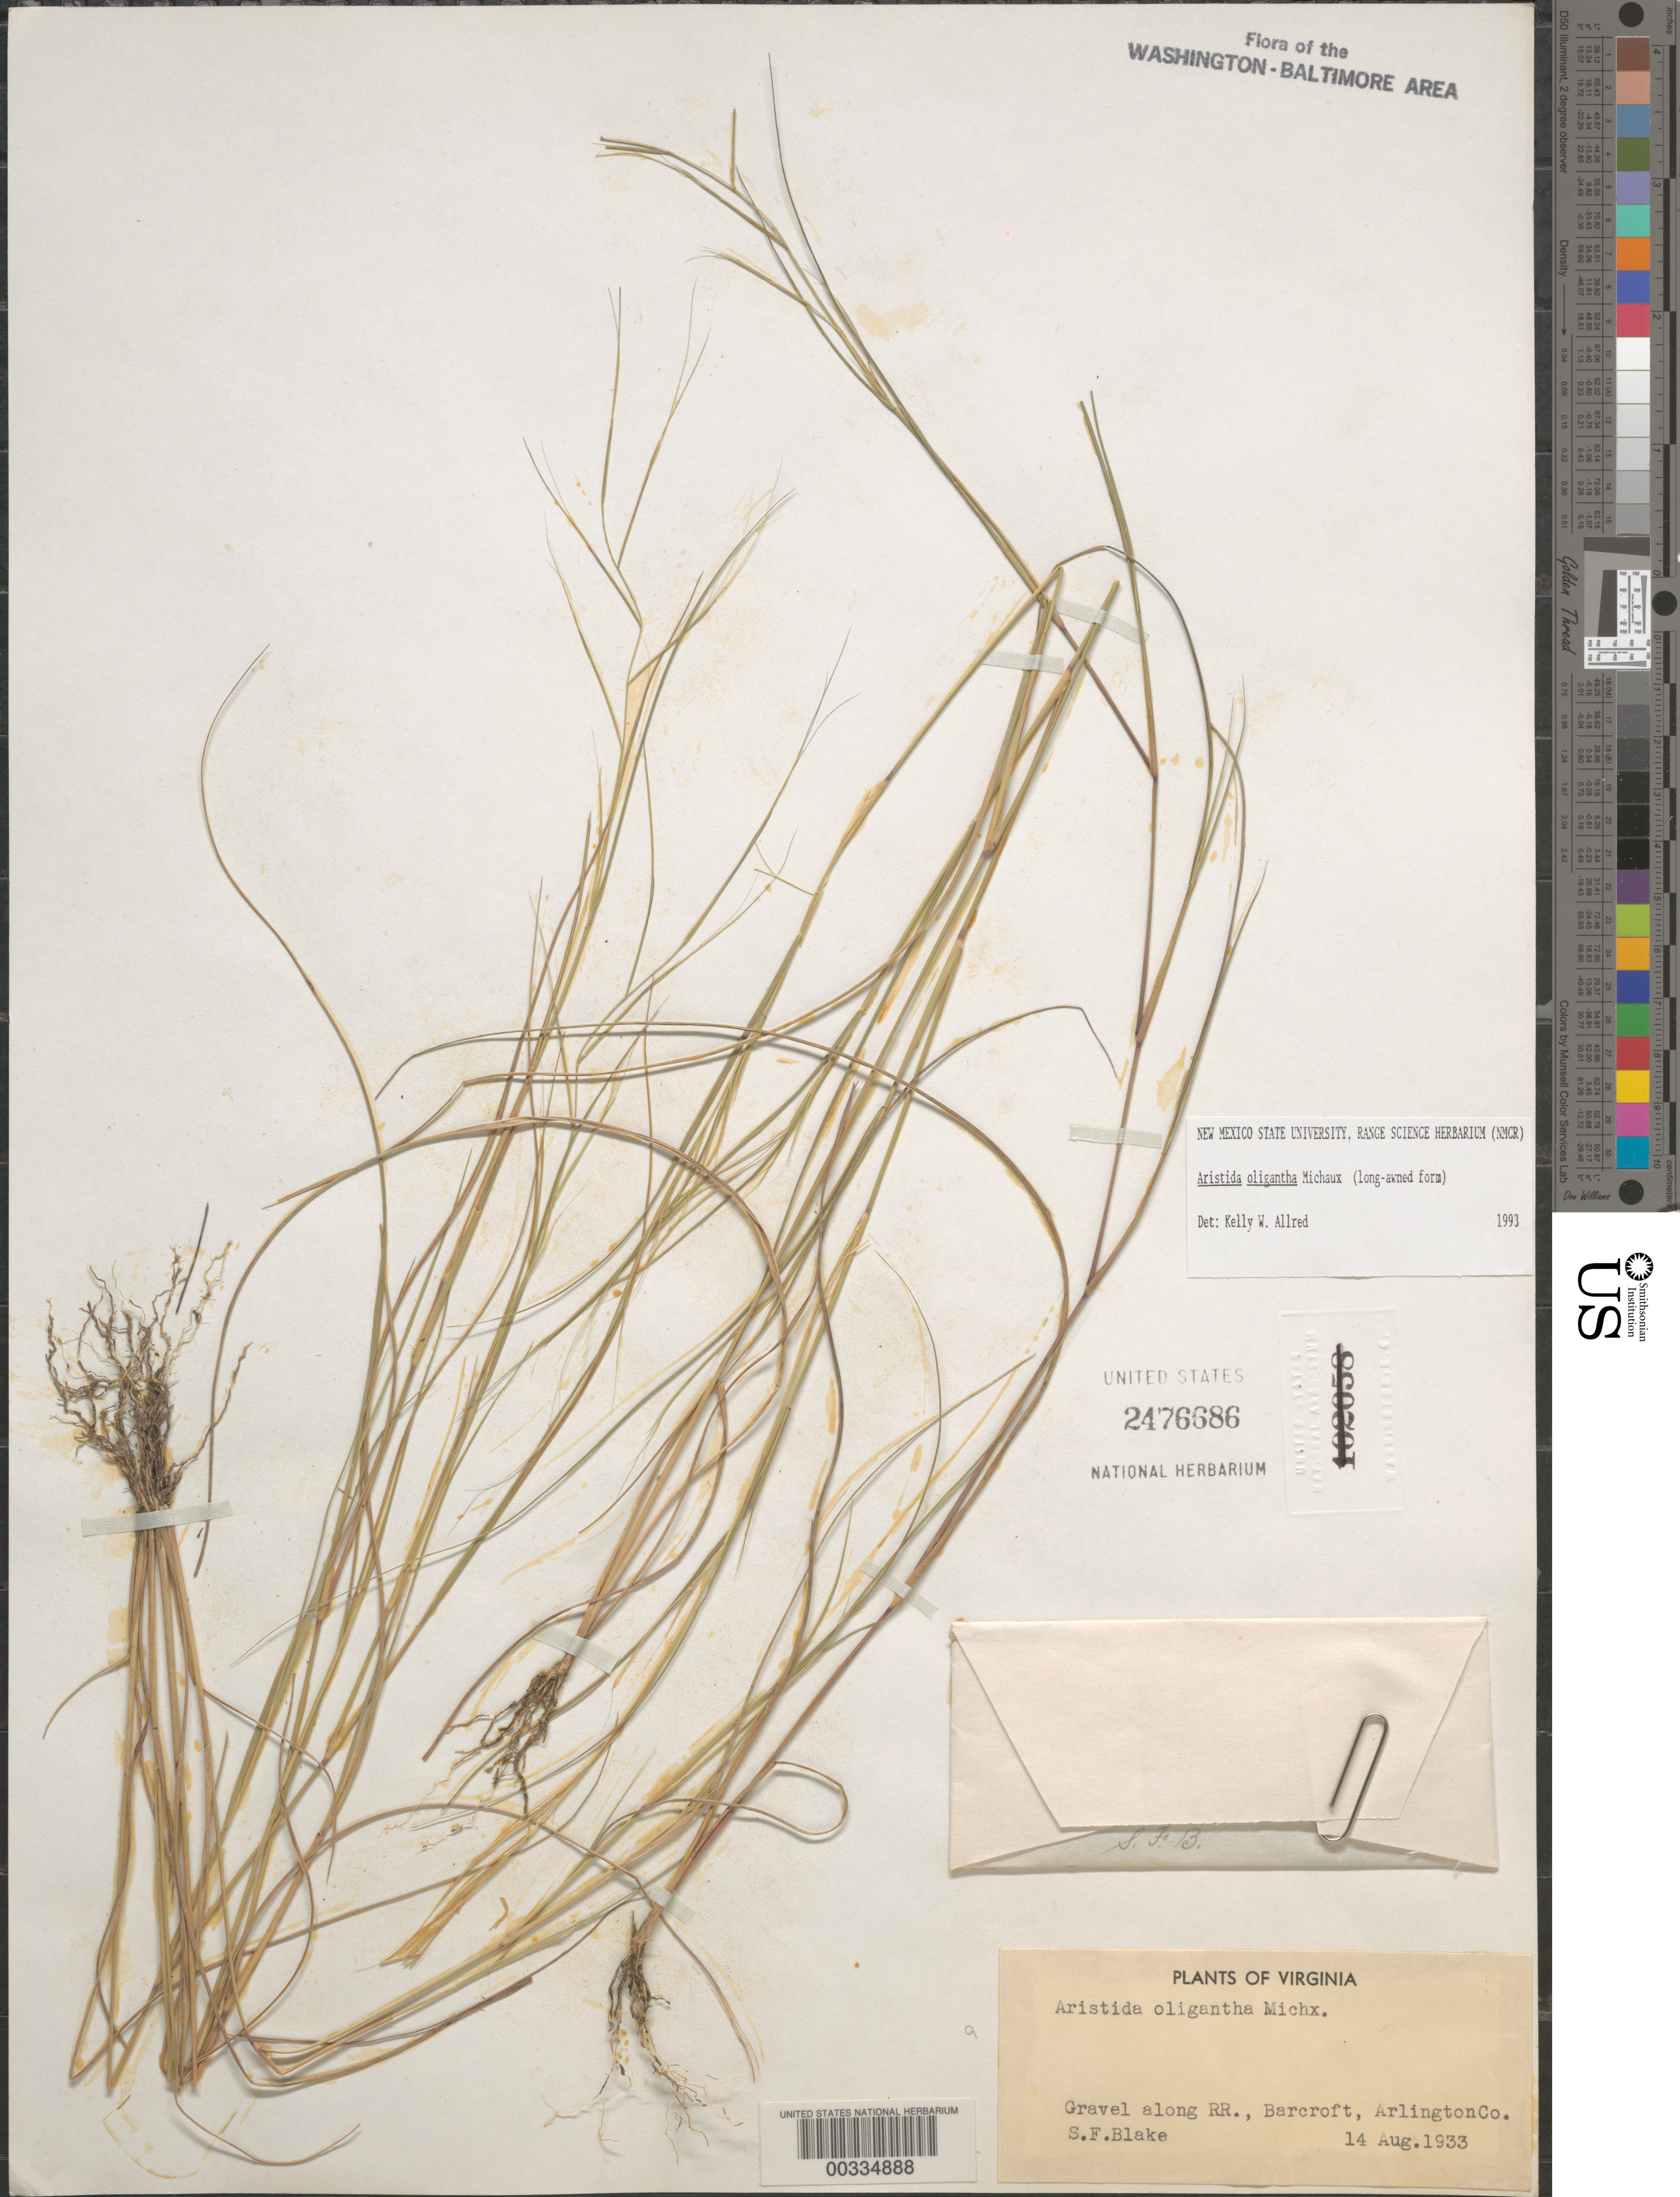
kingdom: Plantae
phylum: Tracheophyta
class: Liliopsida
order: Poales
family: Poaceae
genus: Aristida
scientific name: Aristida oligantha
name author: Michx.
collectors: S. Blake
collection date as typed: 14 Aug 1933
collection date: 1933-08-14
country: United States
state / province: Virginia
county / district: Arlington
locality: Barcroft, along RR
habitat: Gravel along R.R.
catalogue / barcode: US 2476686